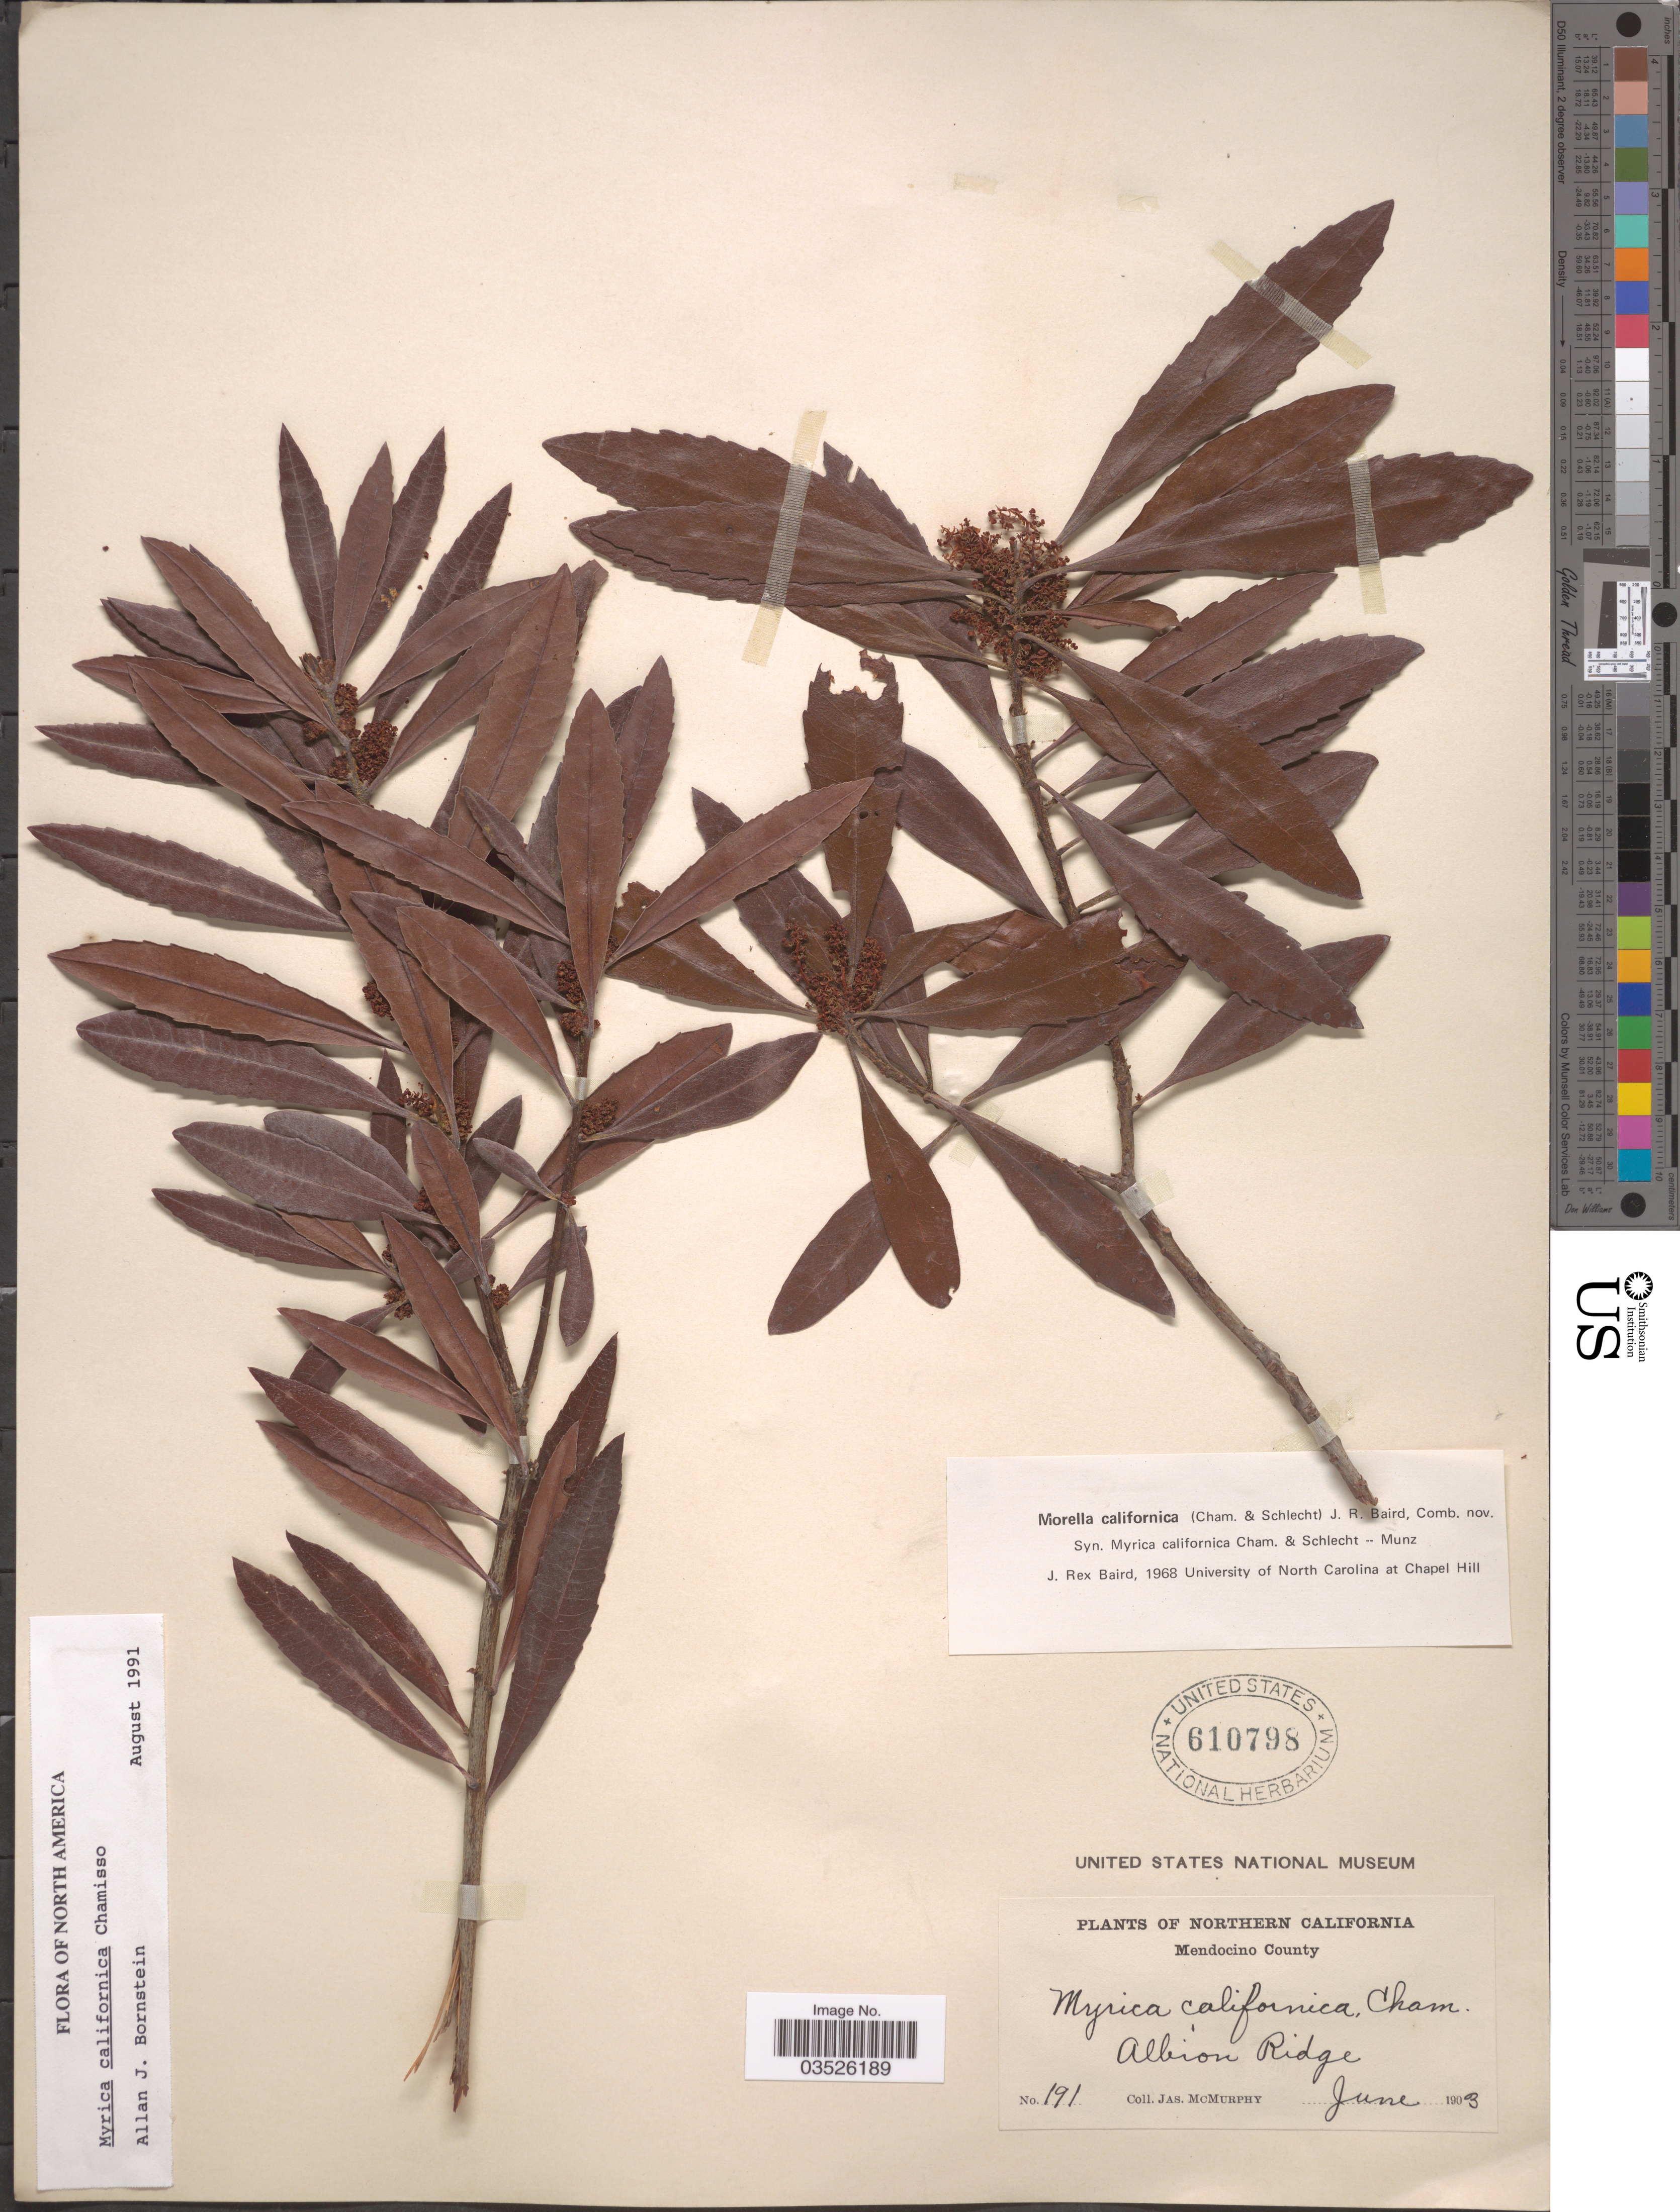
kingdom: Plantae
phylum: Tracheophyta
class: Magnoliopsida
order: Fagales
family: Myricaceae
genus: Morella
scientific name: Morella californica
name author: (Cham.) Wilbur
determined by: Strong, Mark T., (BOT), Smithsonian Institution - National Museum of Natural History (UNITED STATES)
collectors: J. McMurphy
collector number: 191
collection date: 1903-06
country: United States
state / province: California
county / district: Mendocino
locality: Northern California. Mendocino County. Albion Ridge.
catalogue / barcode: US 610798